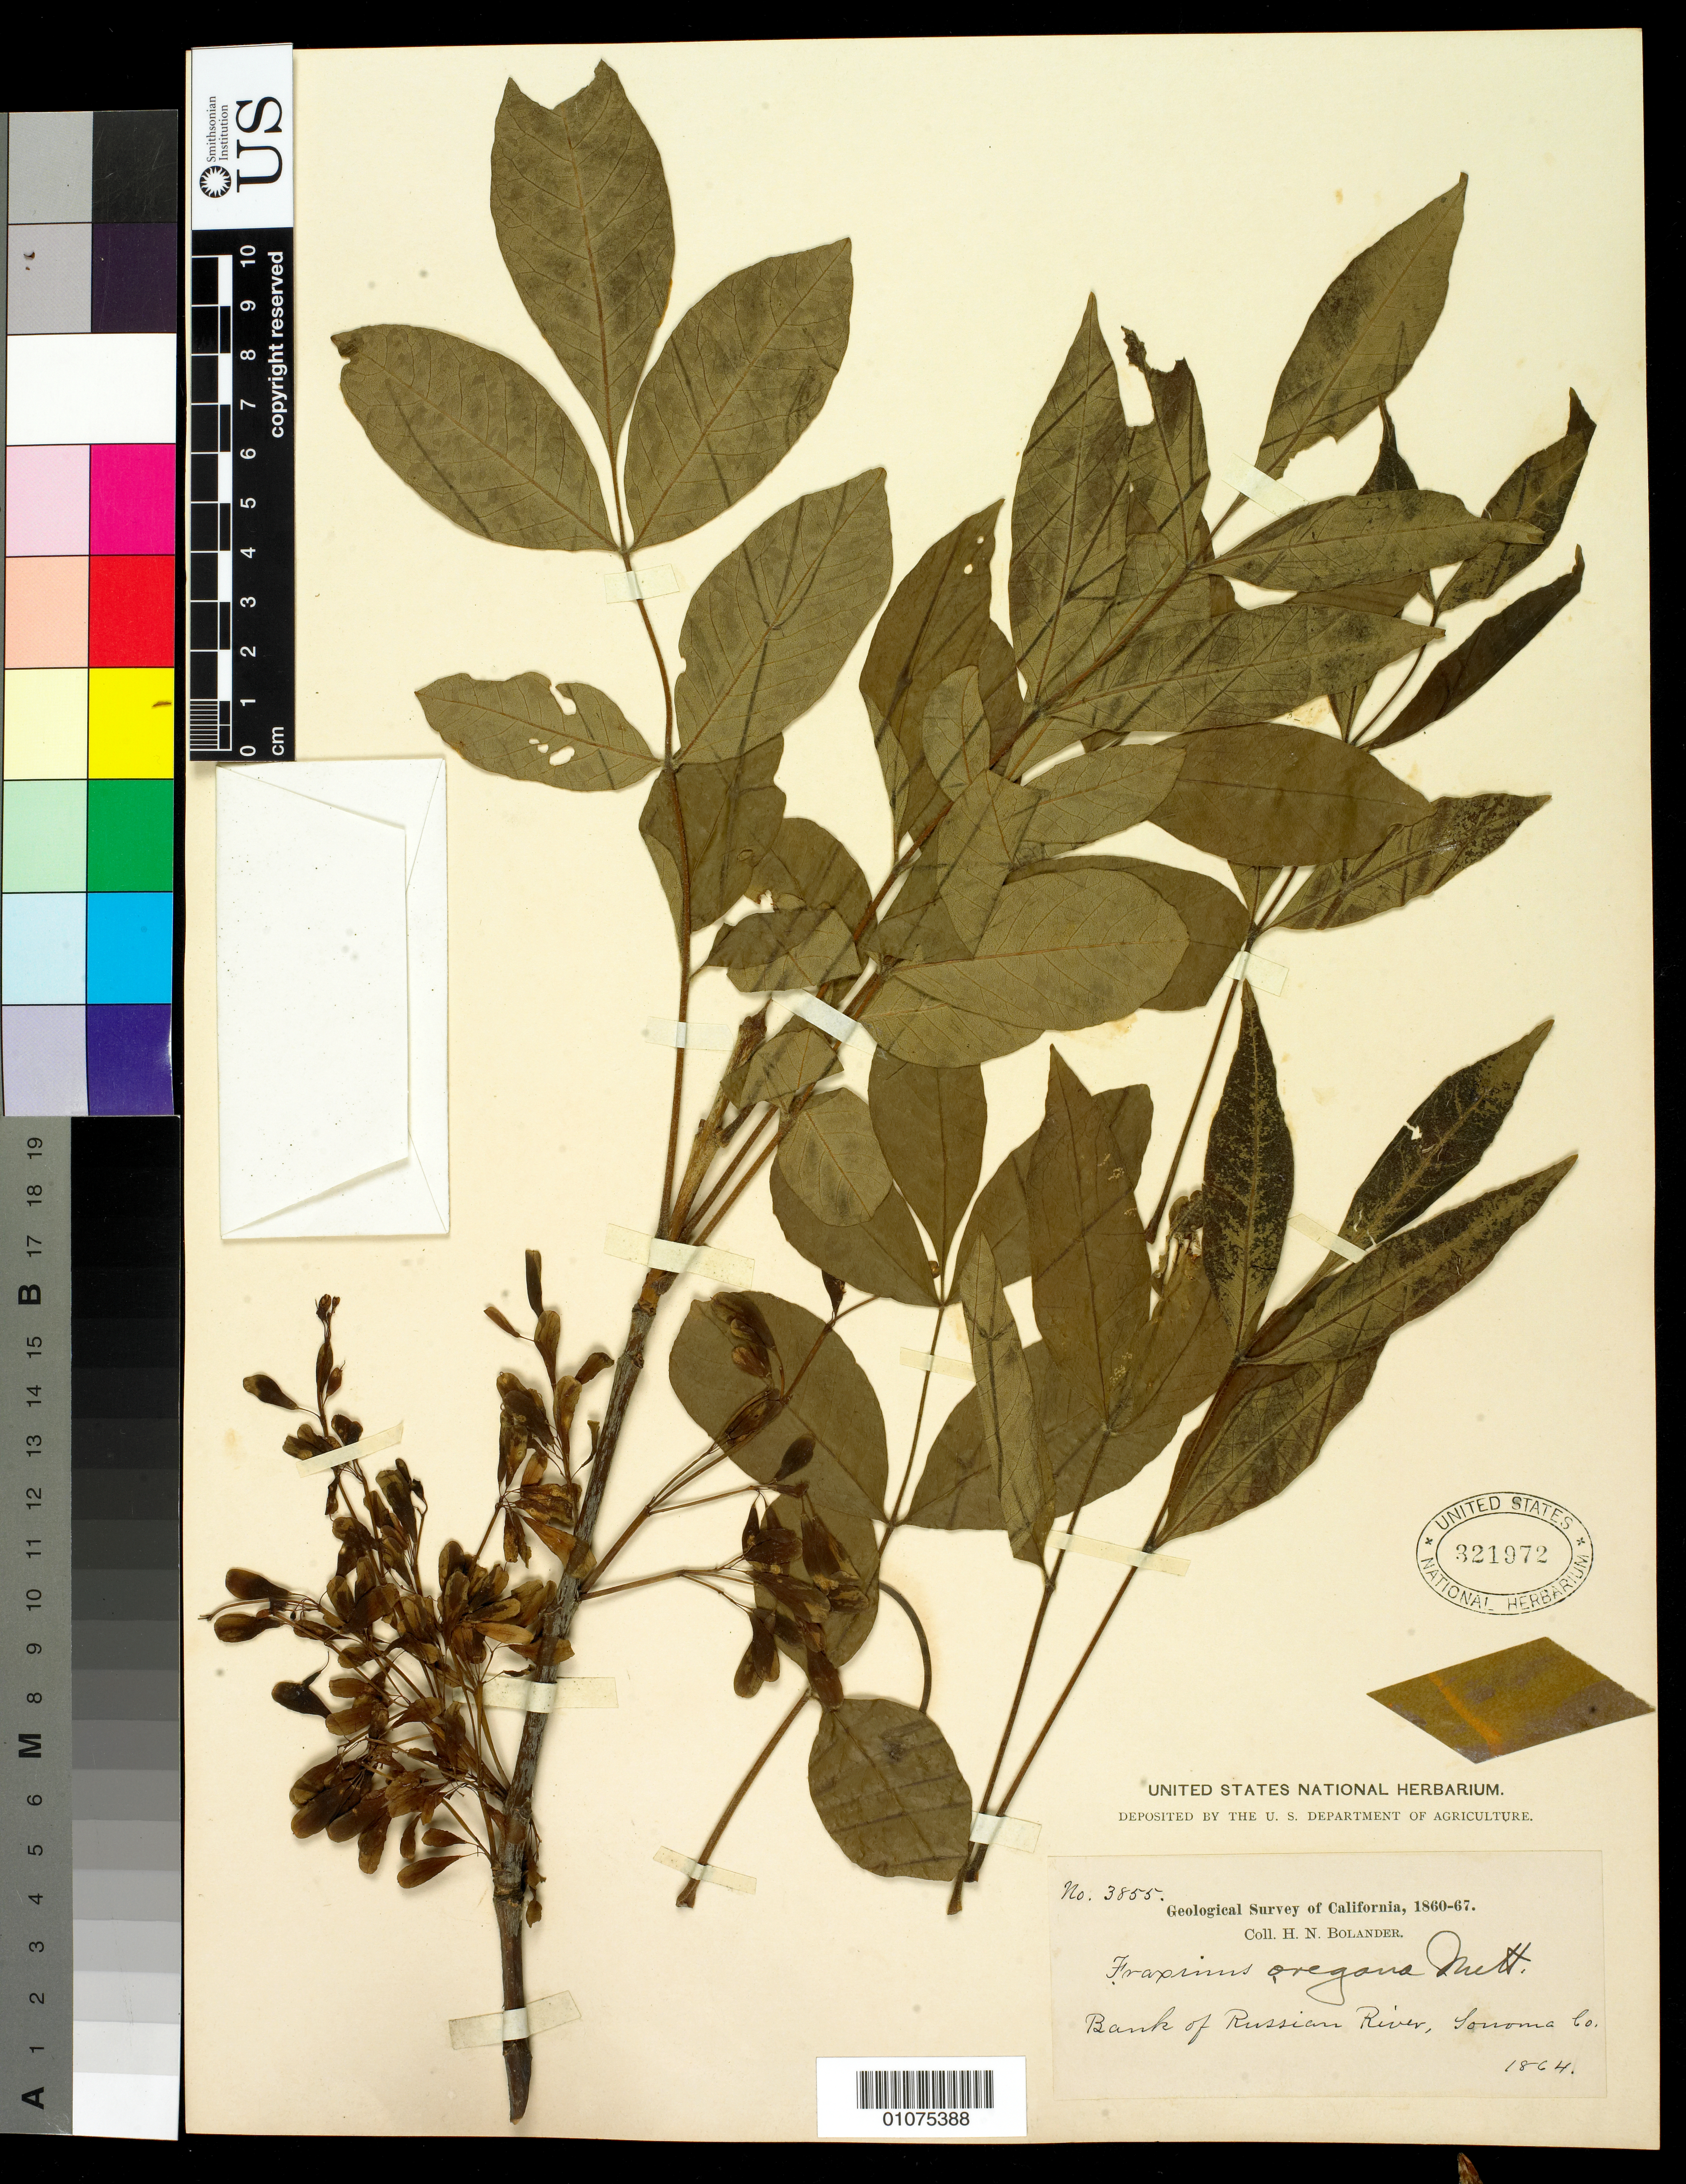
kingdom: Plantae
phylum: Tracheophyta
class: Magnoliopsida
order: Lamiales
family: Oleaceae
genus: Fraxinus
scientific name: Fraxinus oregona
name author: Nutt.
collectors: H. Bolander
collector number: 3855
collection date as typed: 1864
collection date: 1864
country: United States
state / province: California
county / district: Sonoma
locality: Banks of Russian River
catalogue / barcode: US 321972